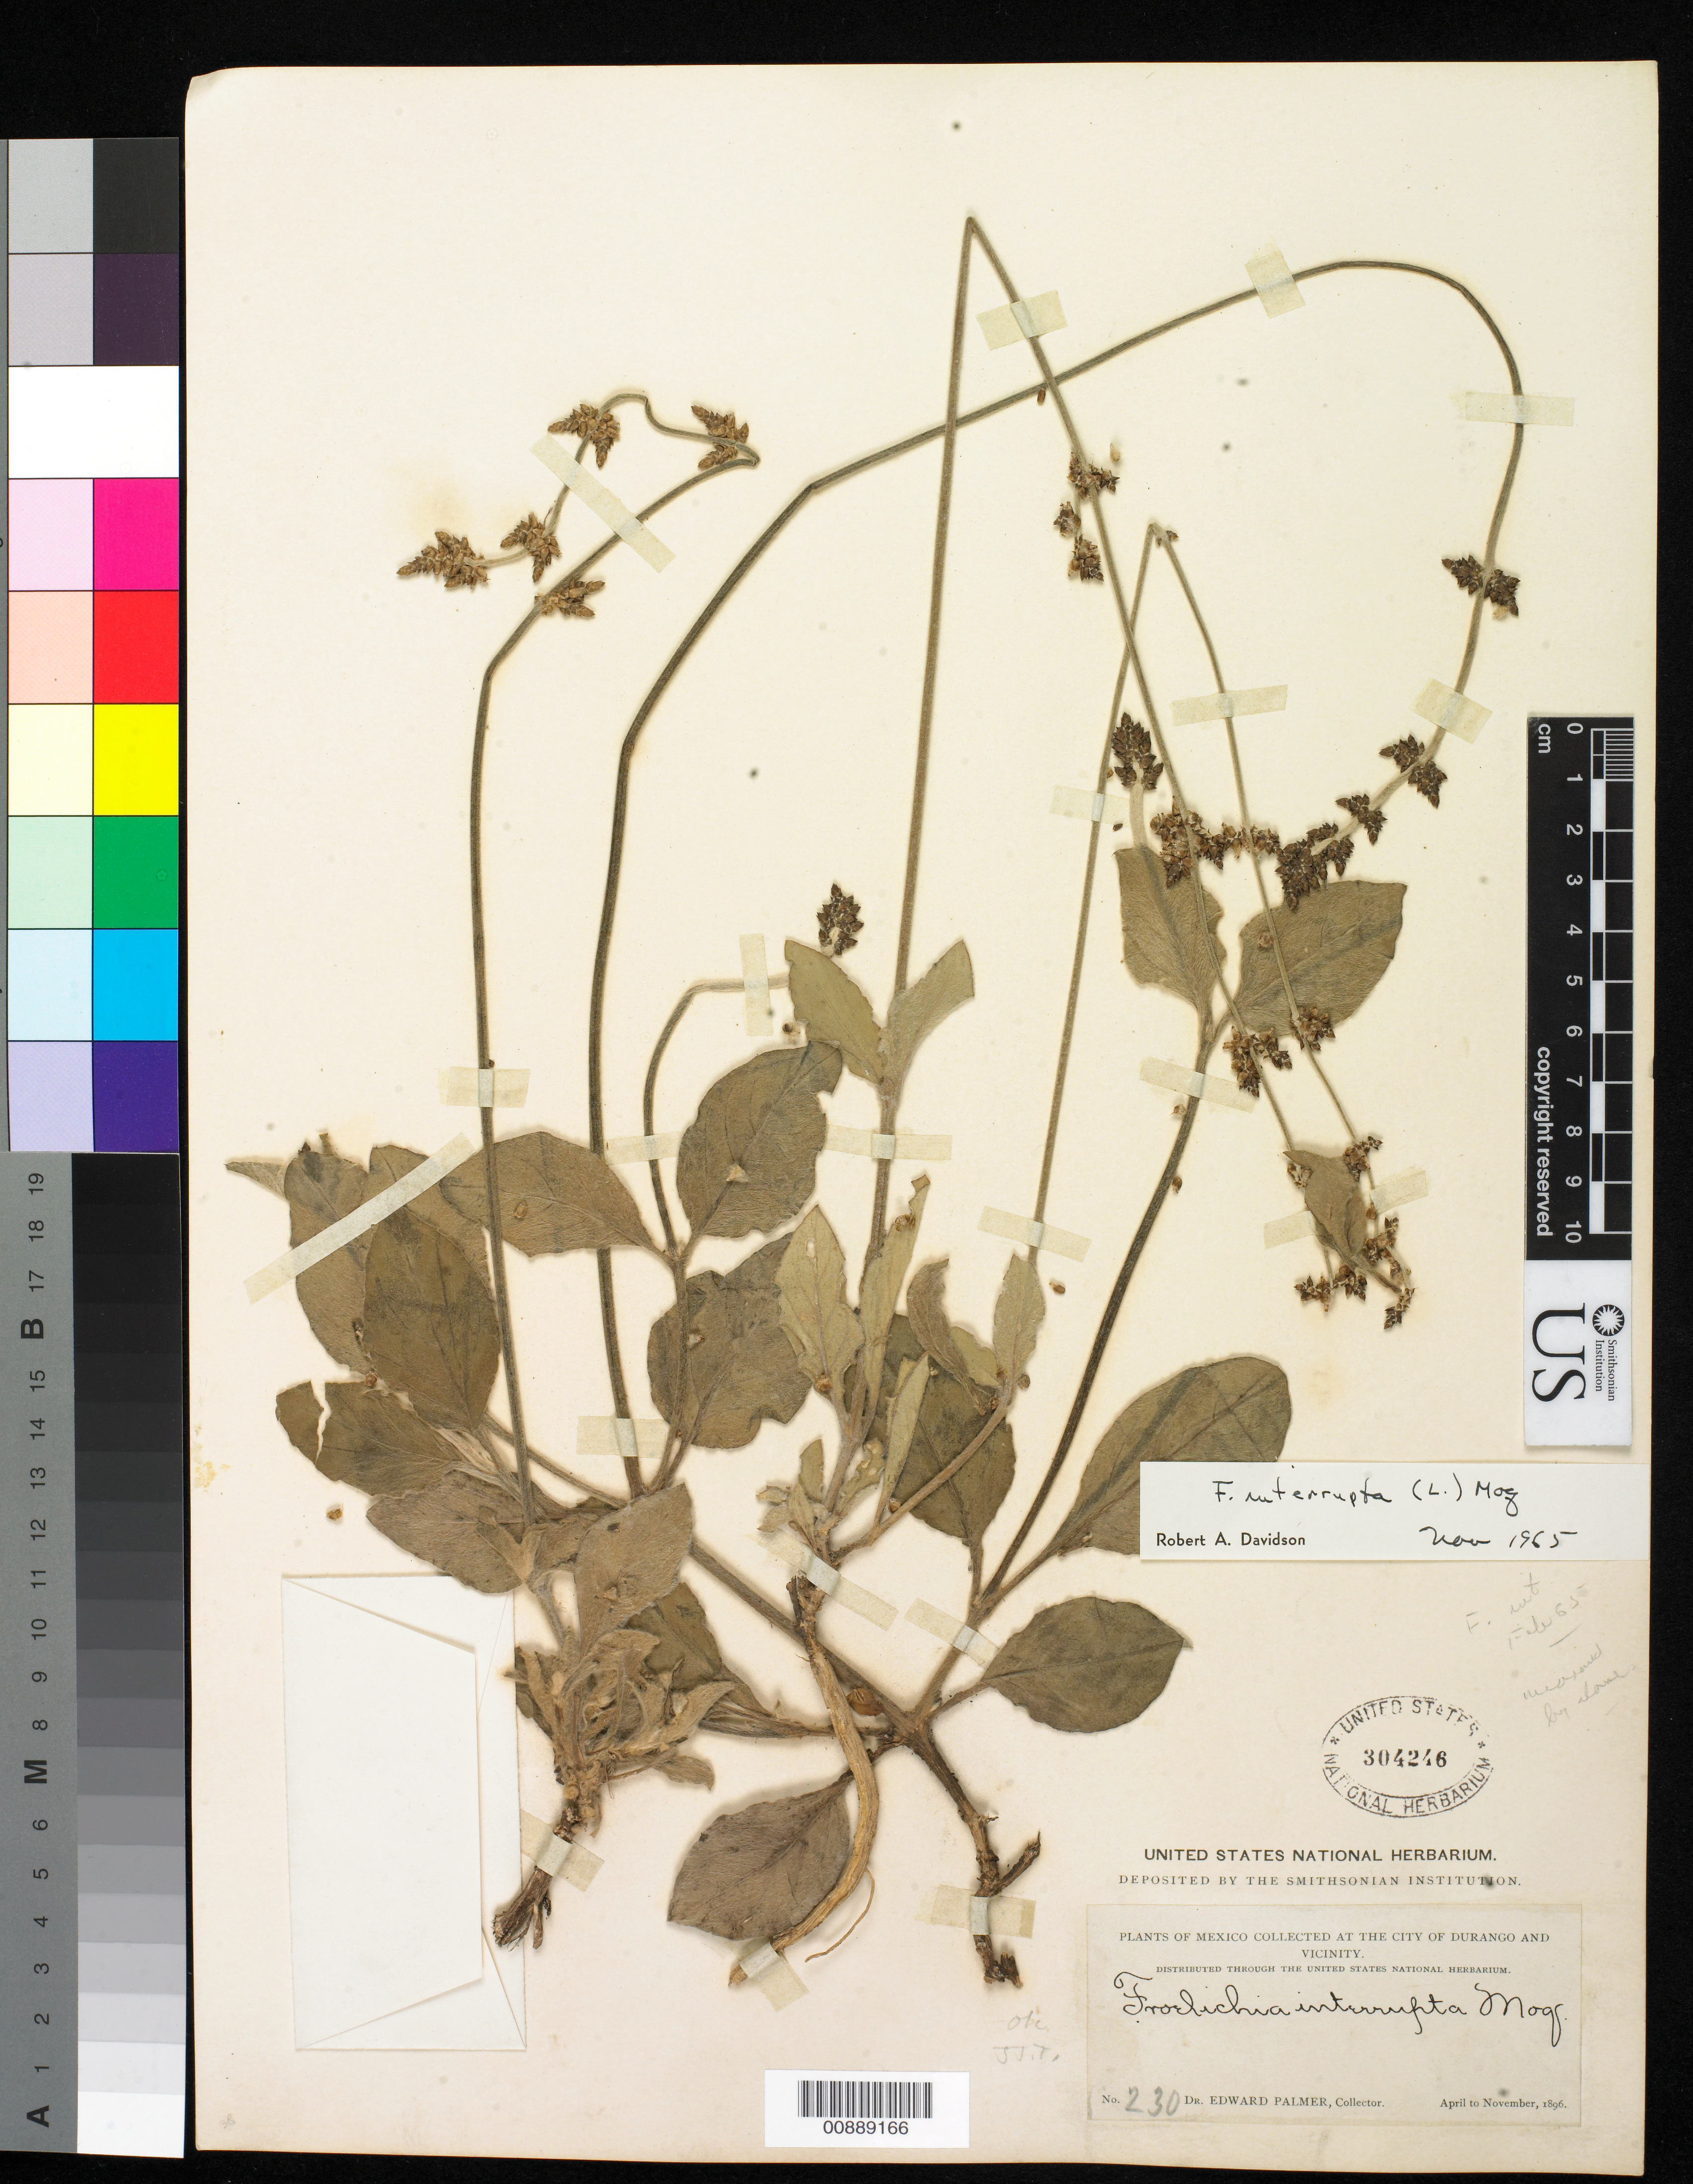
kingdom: Plantae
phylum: Tracheophyta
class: Magnoliopsida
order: Caryophyllales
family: Amaranthaceae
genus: Froelichia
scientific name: Froelichia interrupta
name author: (L.) Moq.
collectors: E. Palmer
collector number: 230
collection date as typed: Apr 1896 to -- Nov 1896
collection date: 1896-04/1896-11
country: Mexico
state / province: Durango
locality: City of Durango and vicinity.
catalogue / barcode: US 304246